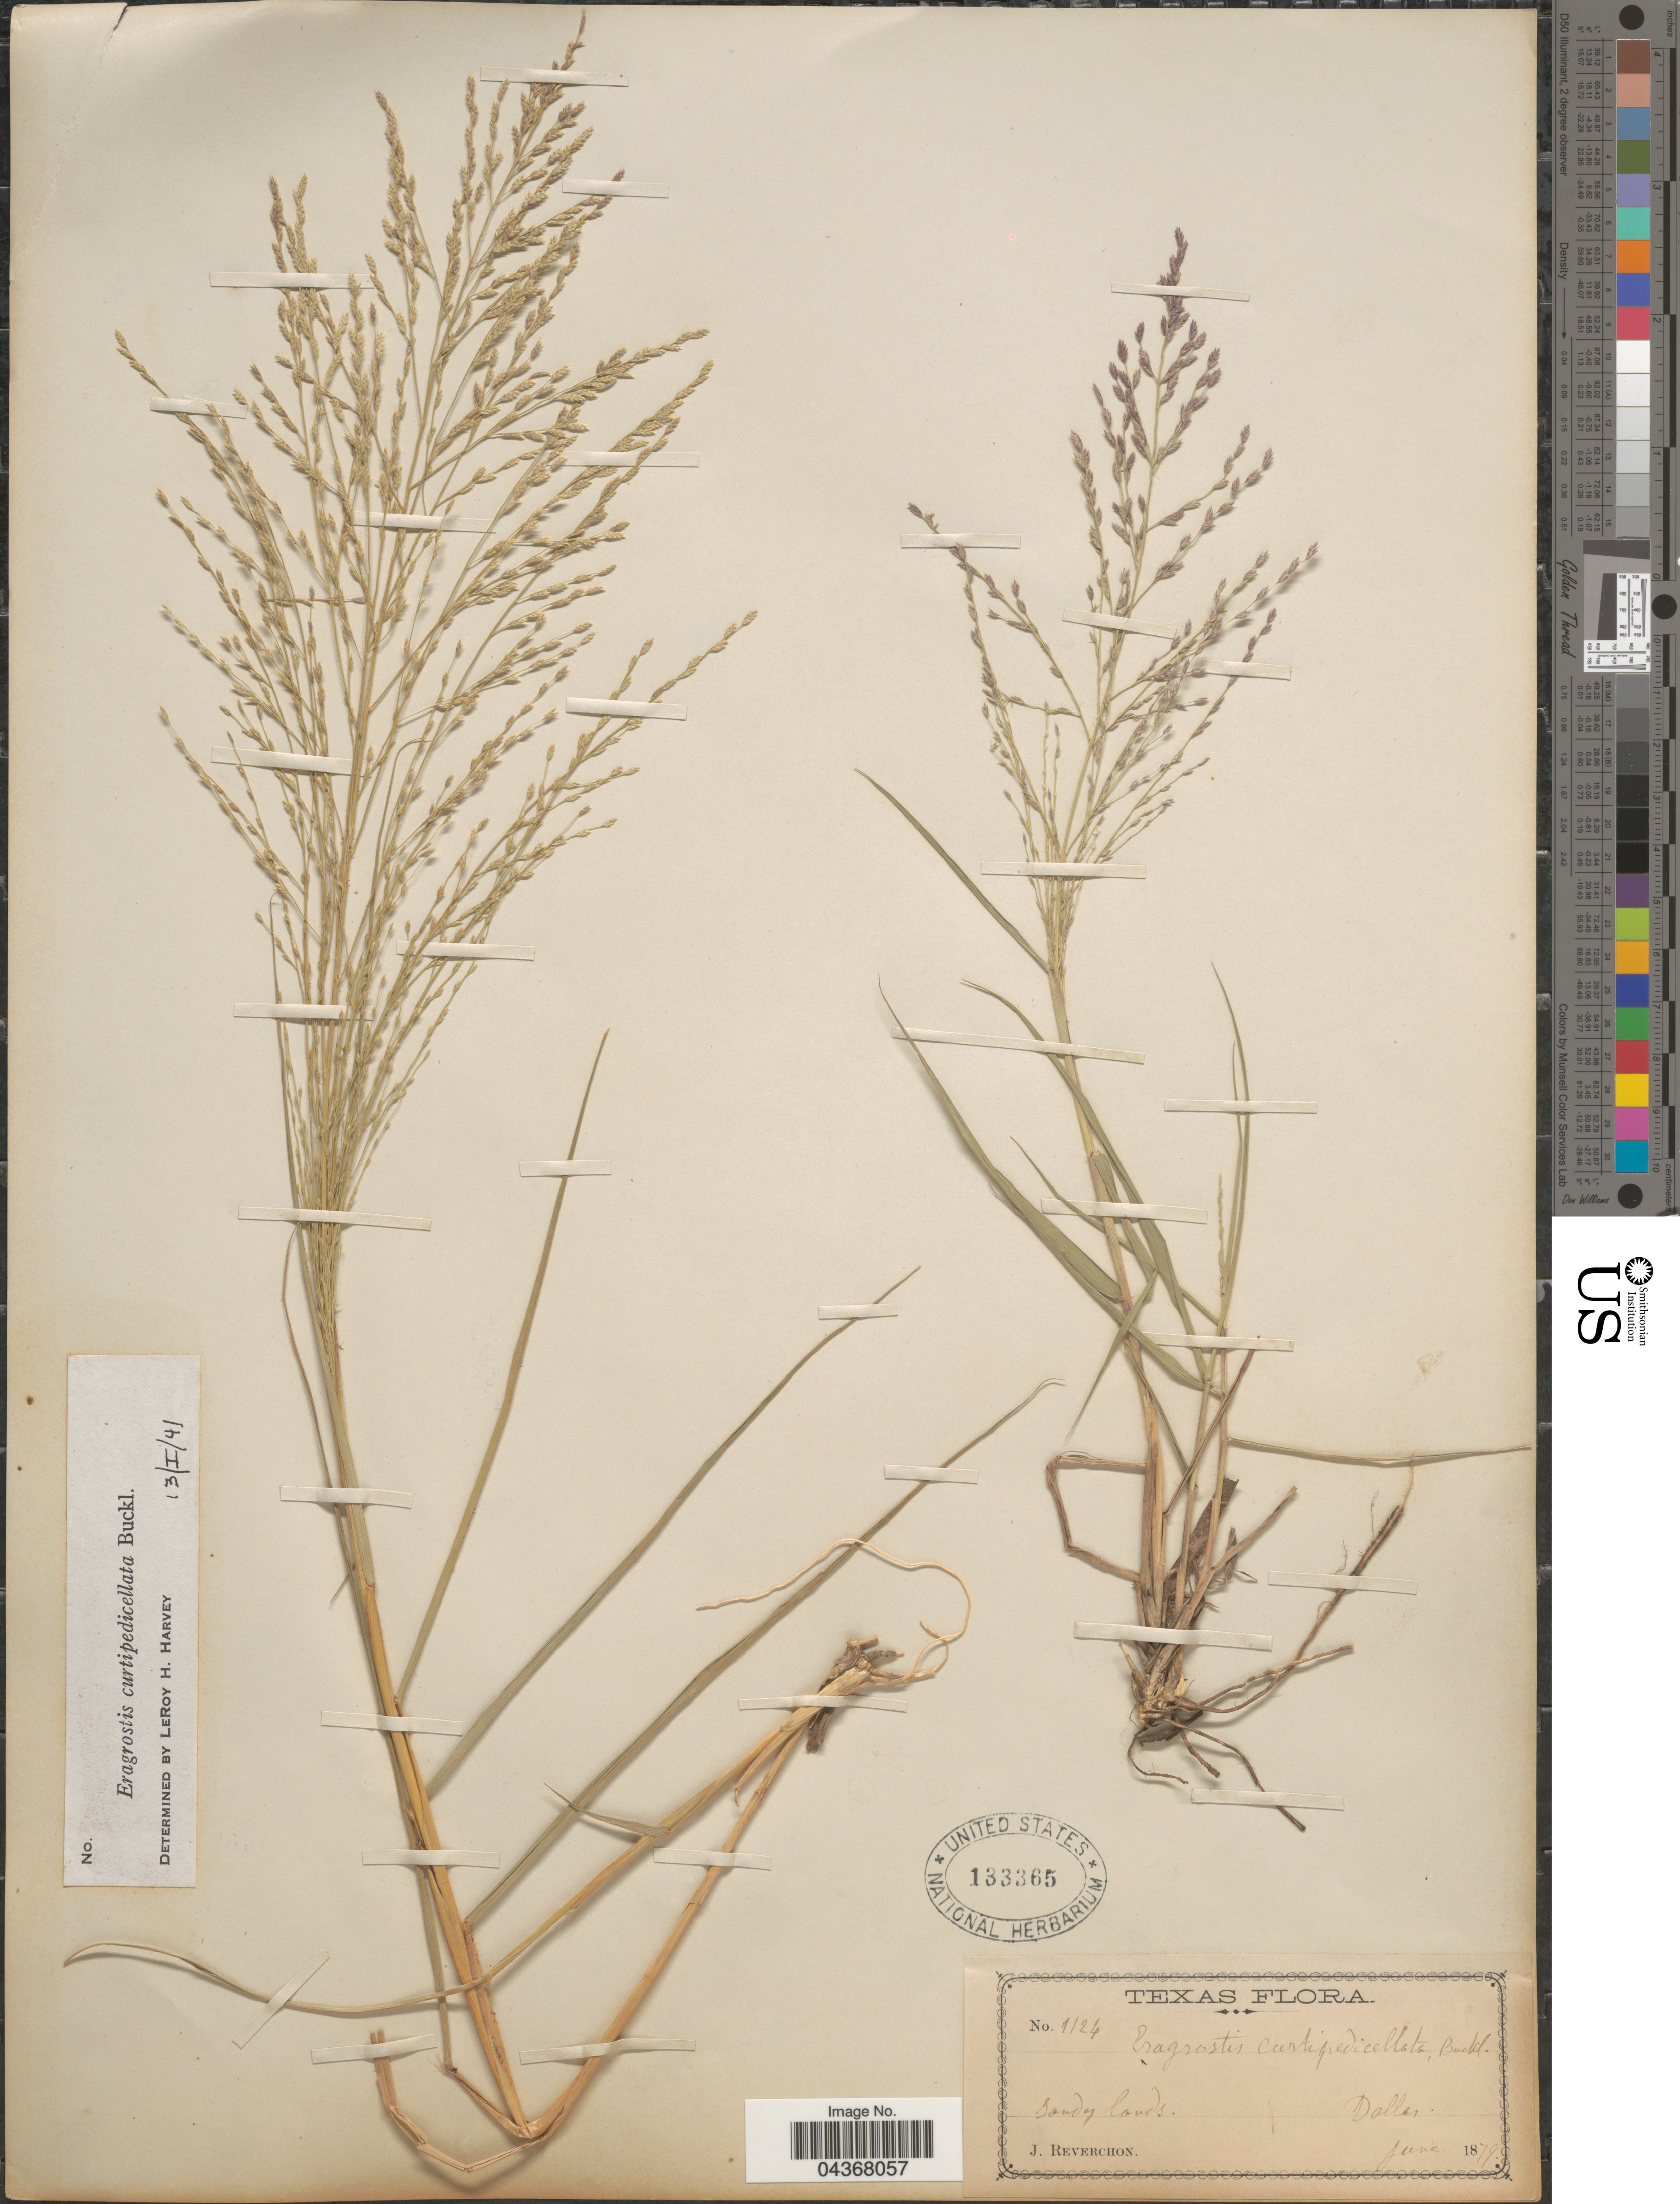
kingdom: Plantae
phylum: Tracheophyta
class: Liliopsida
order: Poales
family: Poaceae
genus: Eragrostis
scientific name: Eragrostis curtipedicellata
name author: Buckley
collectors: J. Reverchon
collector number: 1124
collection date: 1879-06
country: United States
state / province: Texas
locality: Dallas.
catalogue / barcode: US 133365